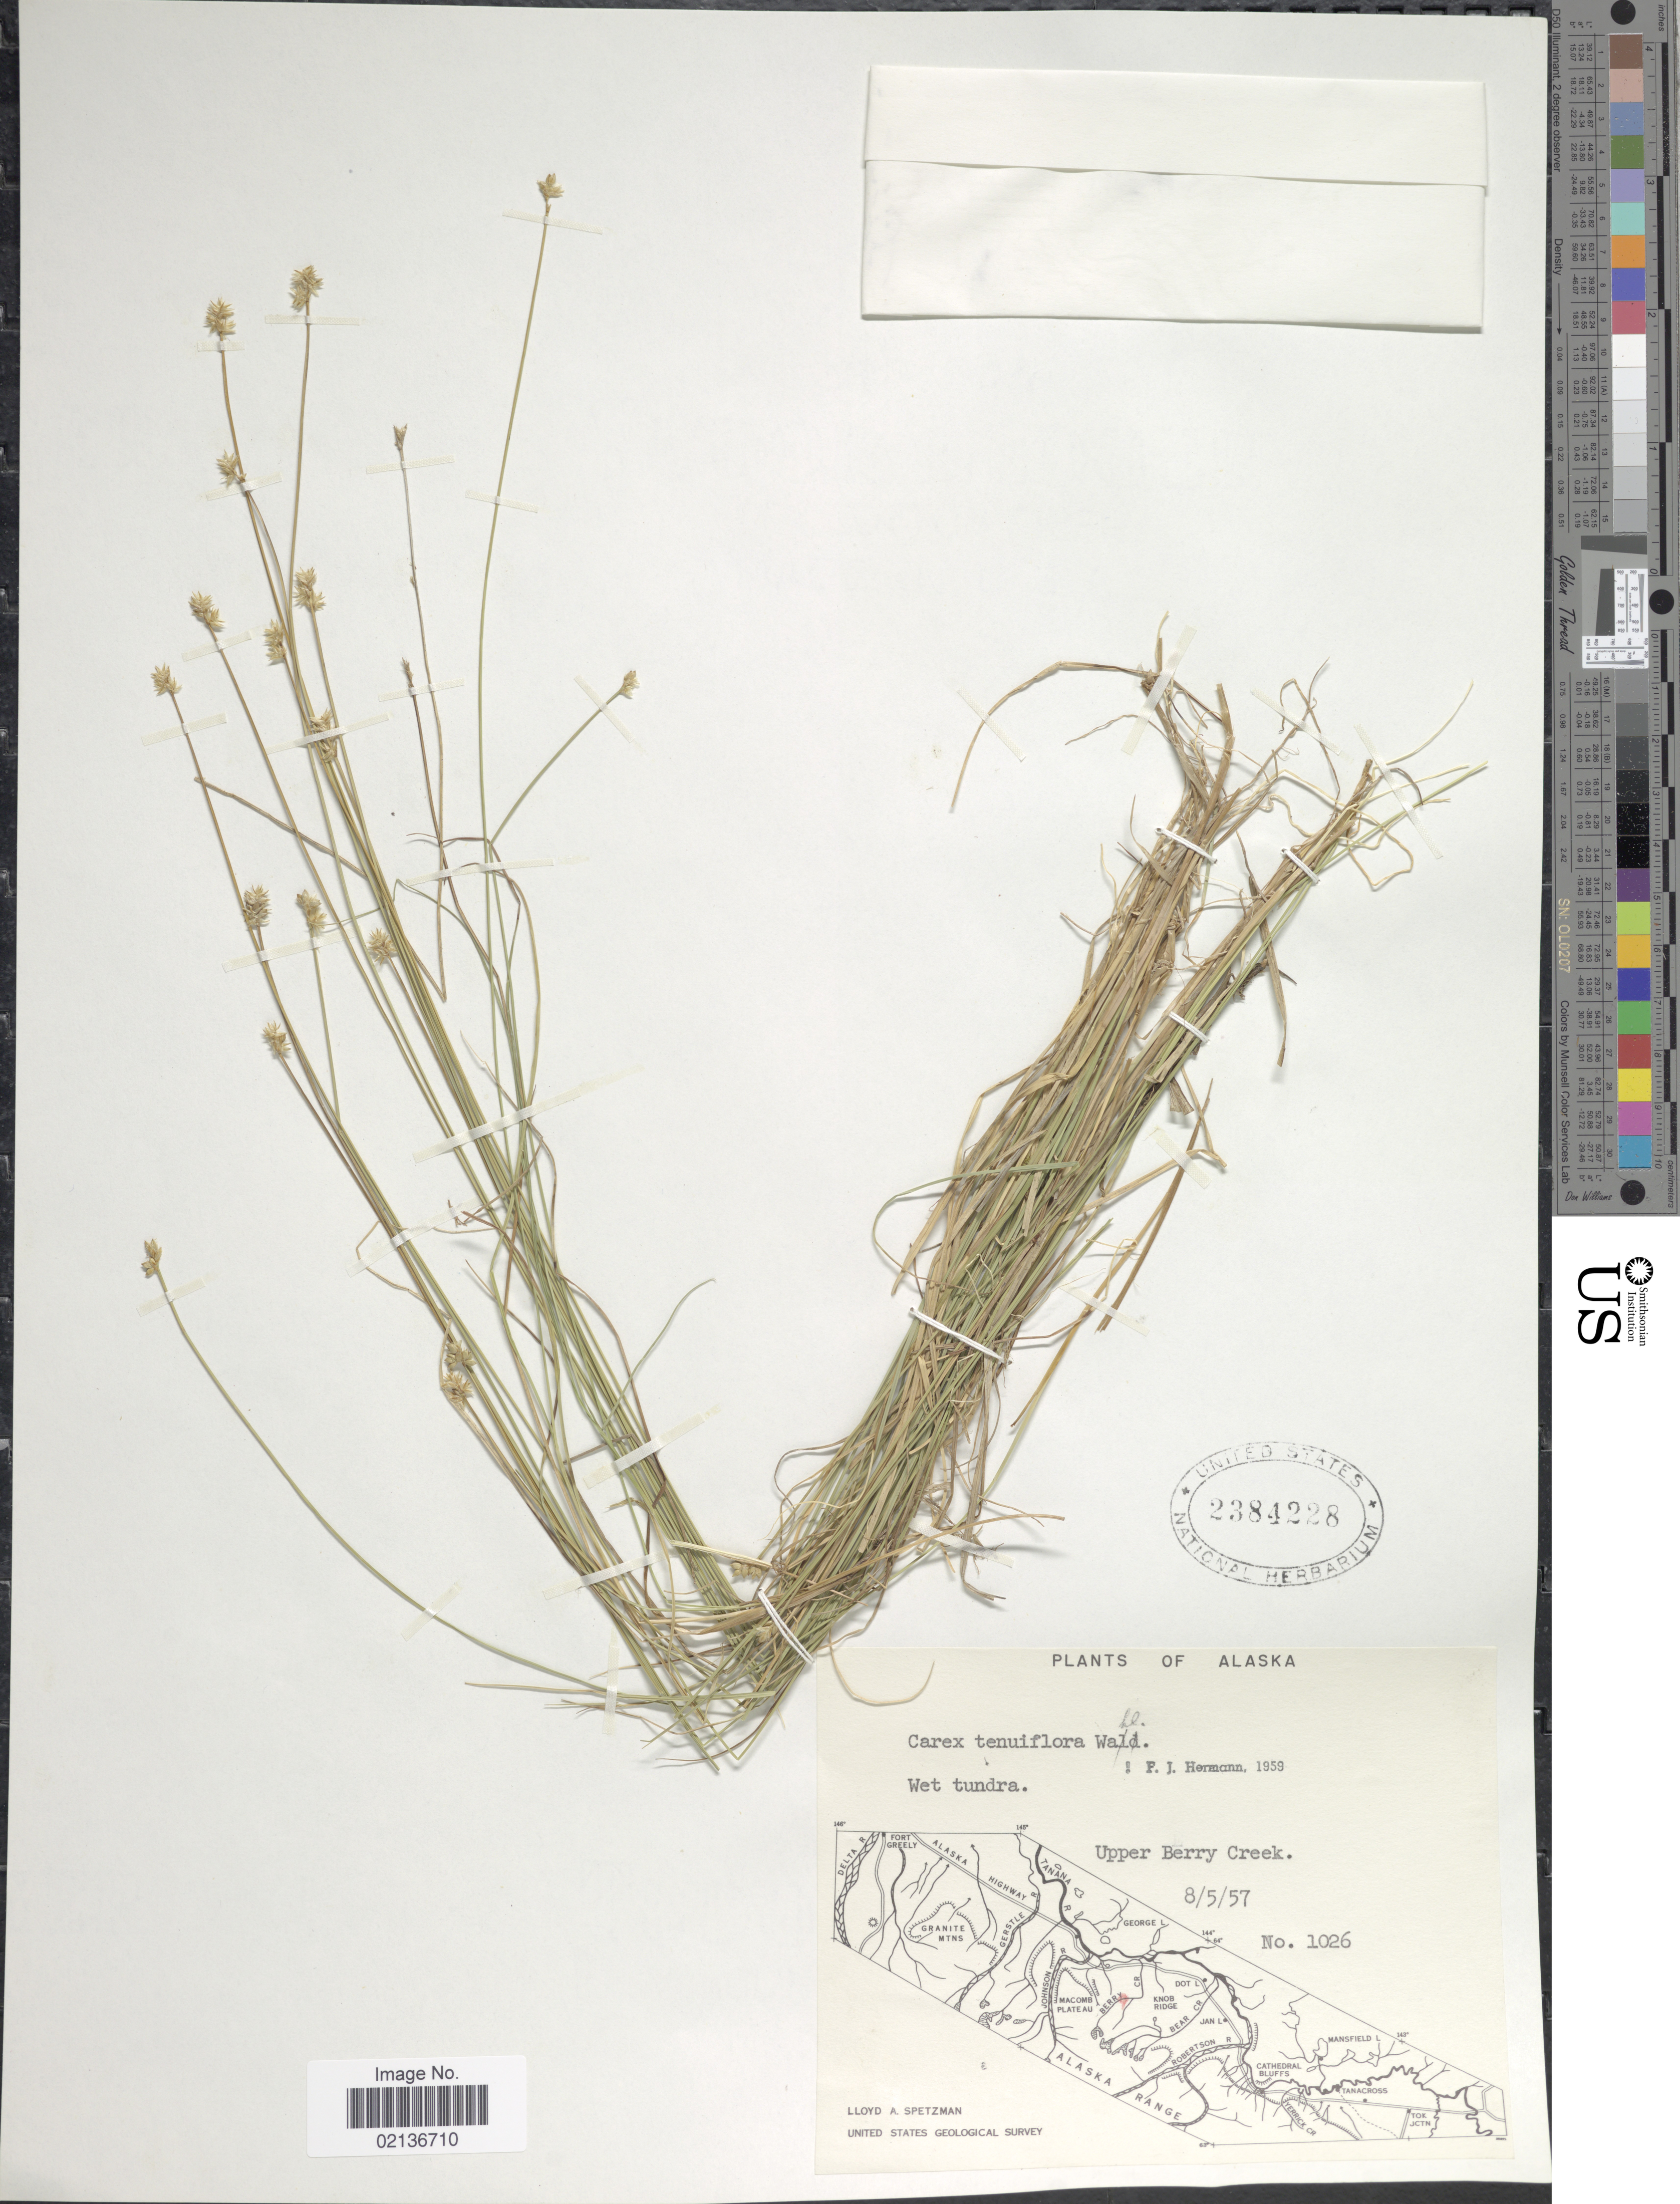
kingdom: Plantae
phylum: Tracheophyta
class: Liliopsida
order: Poales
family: Cyperaceae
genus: Carex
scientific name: Carex tenuiflora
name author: Wahlenb.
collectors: L. Spetzman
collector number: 1026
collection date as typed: Transcribed d/m/y: 5/8/57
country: United States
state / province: Alaska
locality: Lower Berry Creek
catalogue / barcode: US 2384228